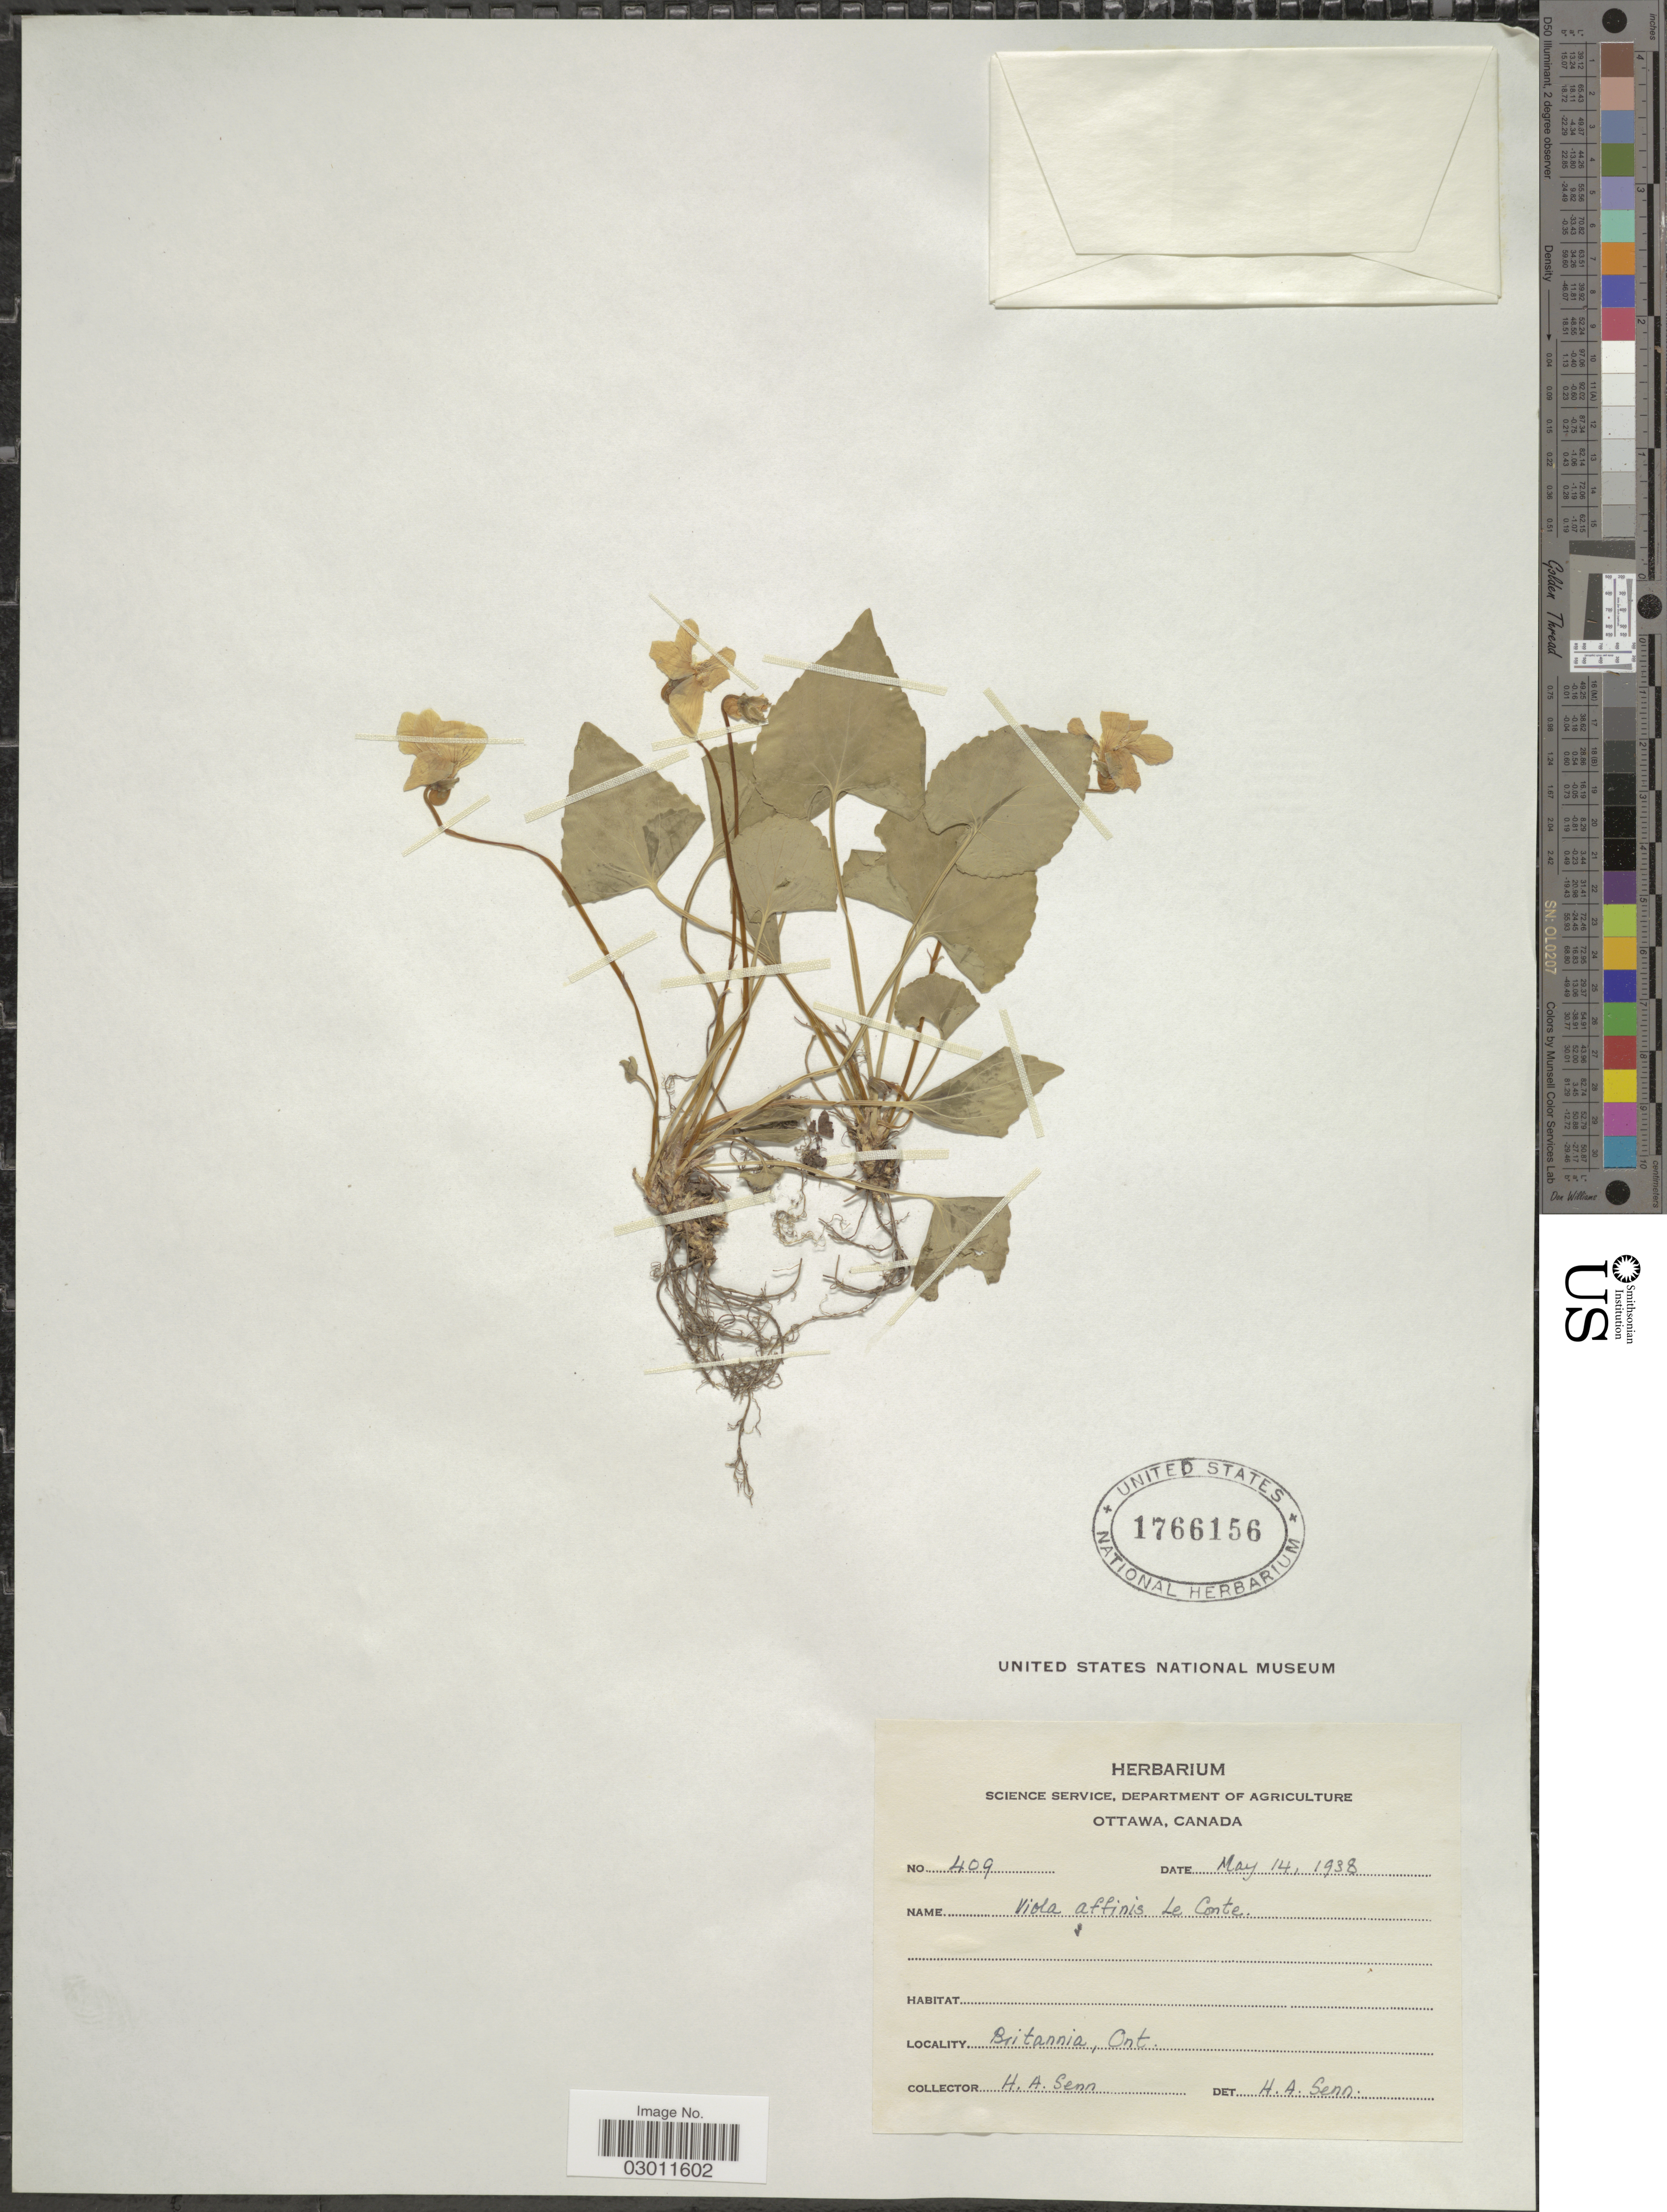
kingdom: Plantae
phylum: Tracheophyta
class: Magnoliopsida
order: Malpighiales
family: Violaceae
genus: Viola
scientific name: Viola affinis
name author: LeConte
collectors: H. Senn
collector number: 409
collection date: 1938-05-14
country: Canada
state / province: Ontario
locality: Britannia.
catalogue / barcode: US 1766156